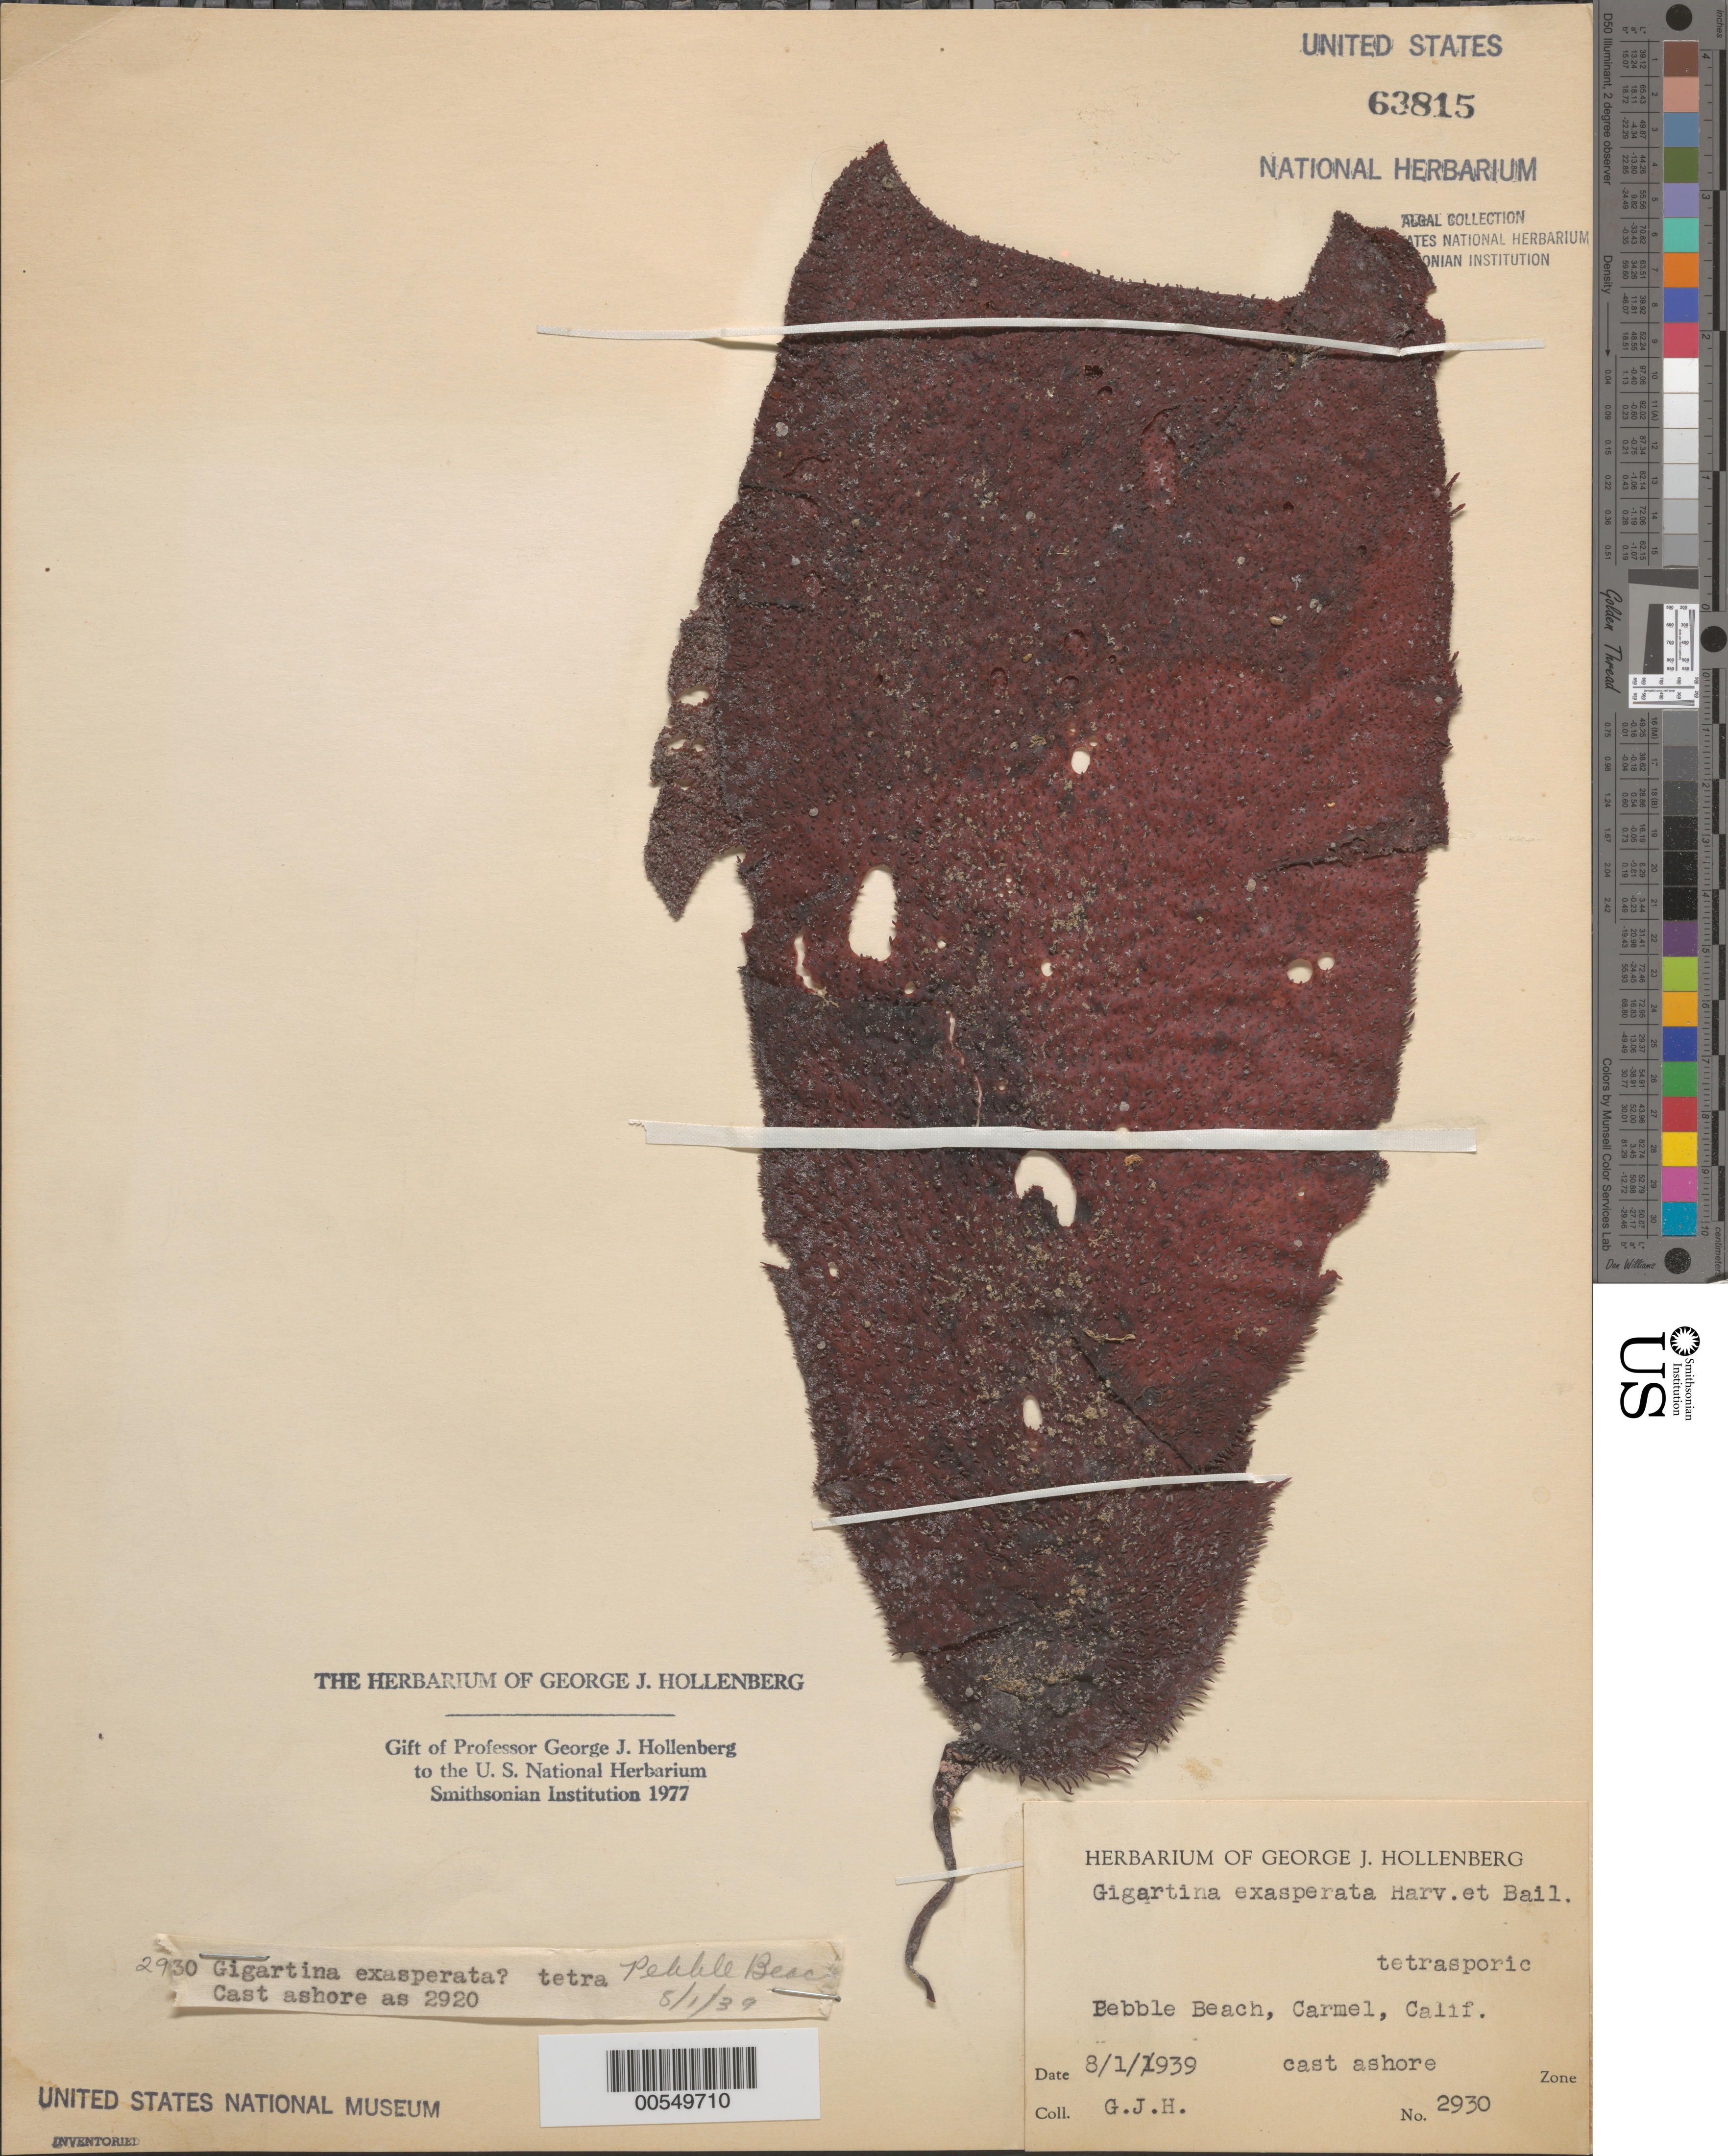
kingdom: Plantae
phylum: Rhodophyta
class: Florideophyceae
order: Gigartinales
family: Gigartinaceae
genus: Chondracanthus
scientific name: Chondracanthus exasperatus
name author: (Harv. & J. Bailey) J.R. Hughey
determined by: Algae name updating Project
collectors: G. Hollenberg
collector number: GJH 2930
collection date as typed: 01 Aug 1939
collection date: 1939-08-01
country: United States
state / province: California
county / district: Monterey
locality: Pebble Beach, Carmel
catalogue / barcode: US 63815